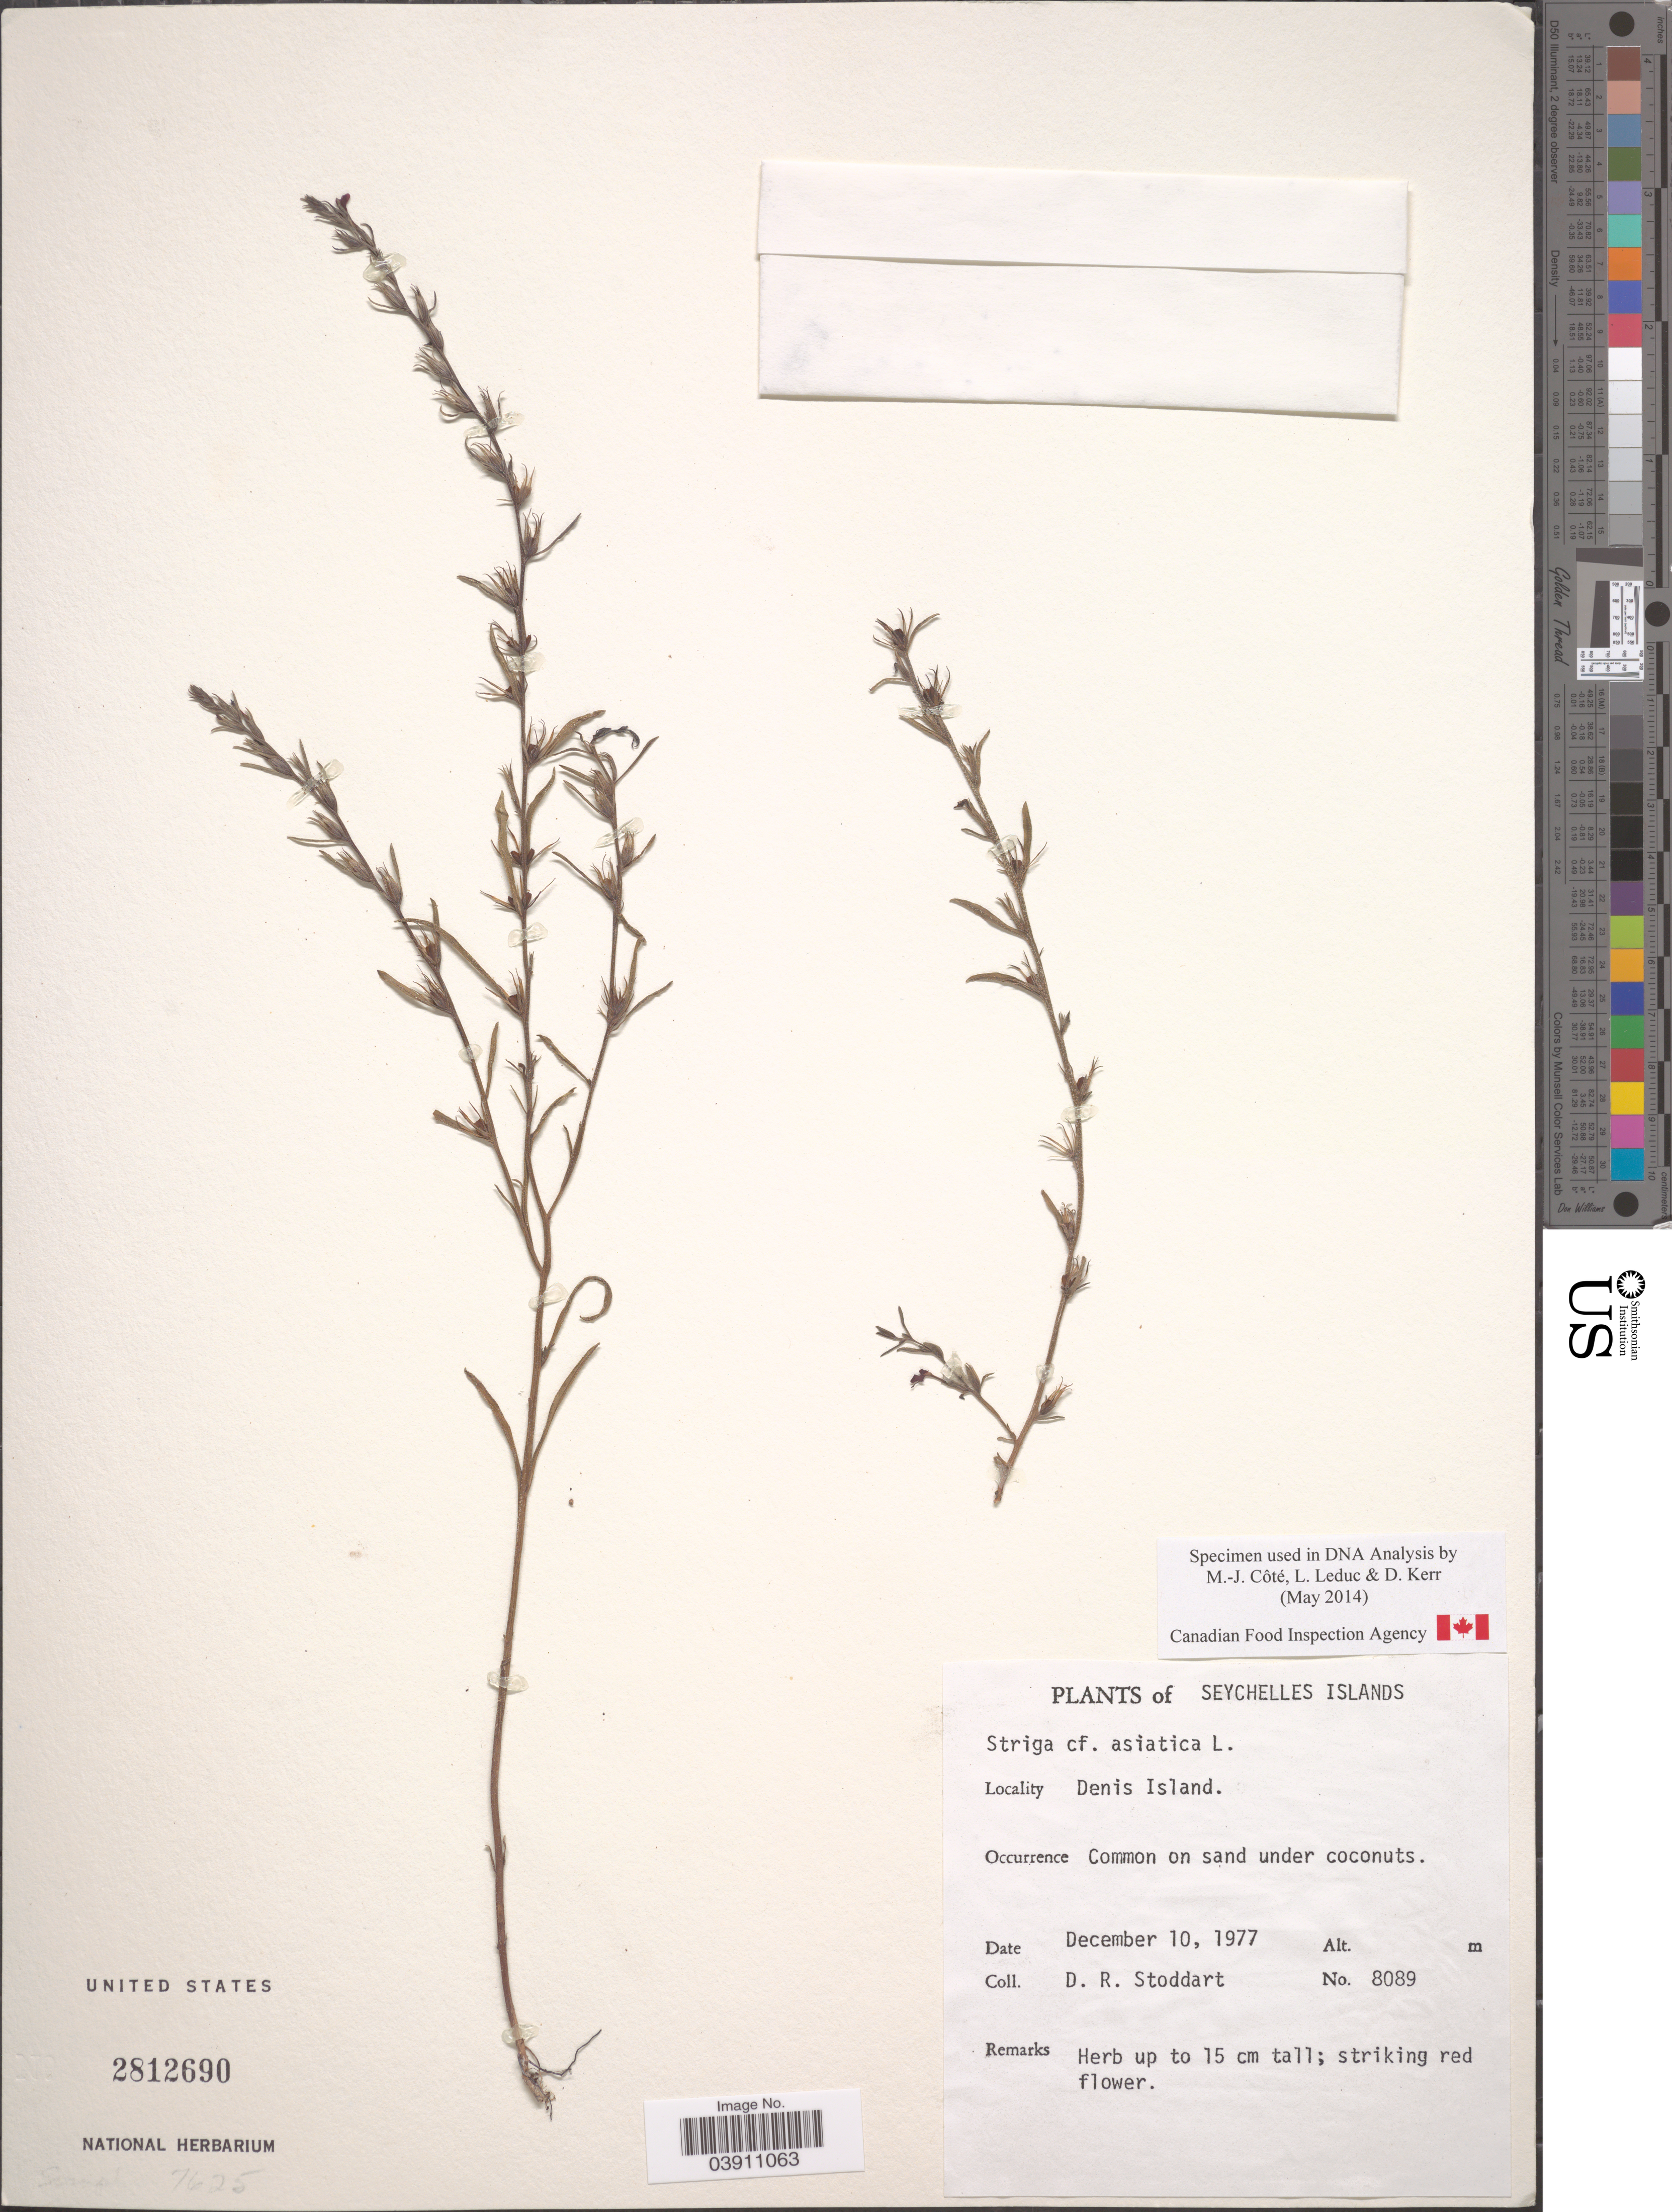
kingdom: Plantae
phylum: Tracheophyta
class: Magnoliopsida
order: Lamiales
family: Orobanchaceae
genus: Striga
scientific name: Striga asiatica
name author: (L.) Kuntze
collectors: D. R. Stoddart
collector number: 8089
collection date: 1977-12-10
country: Seychelles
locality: Seychelles Islands. Denis Island.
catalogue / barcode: US 2812690